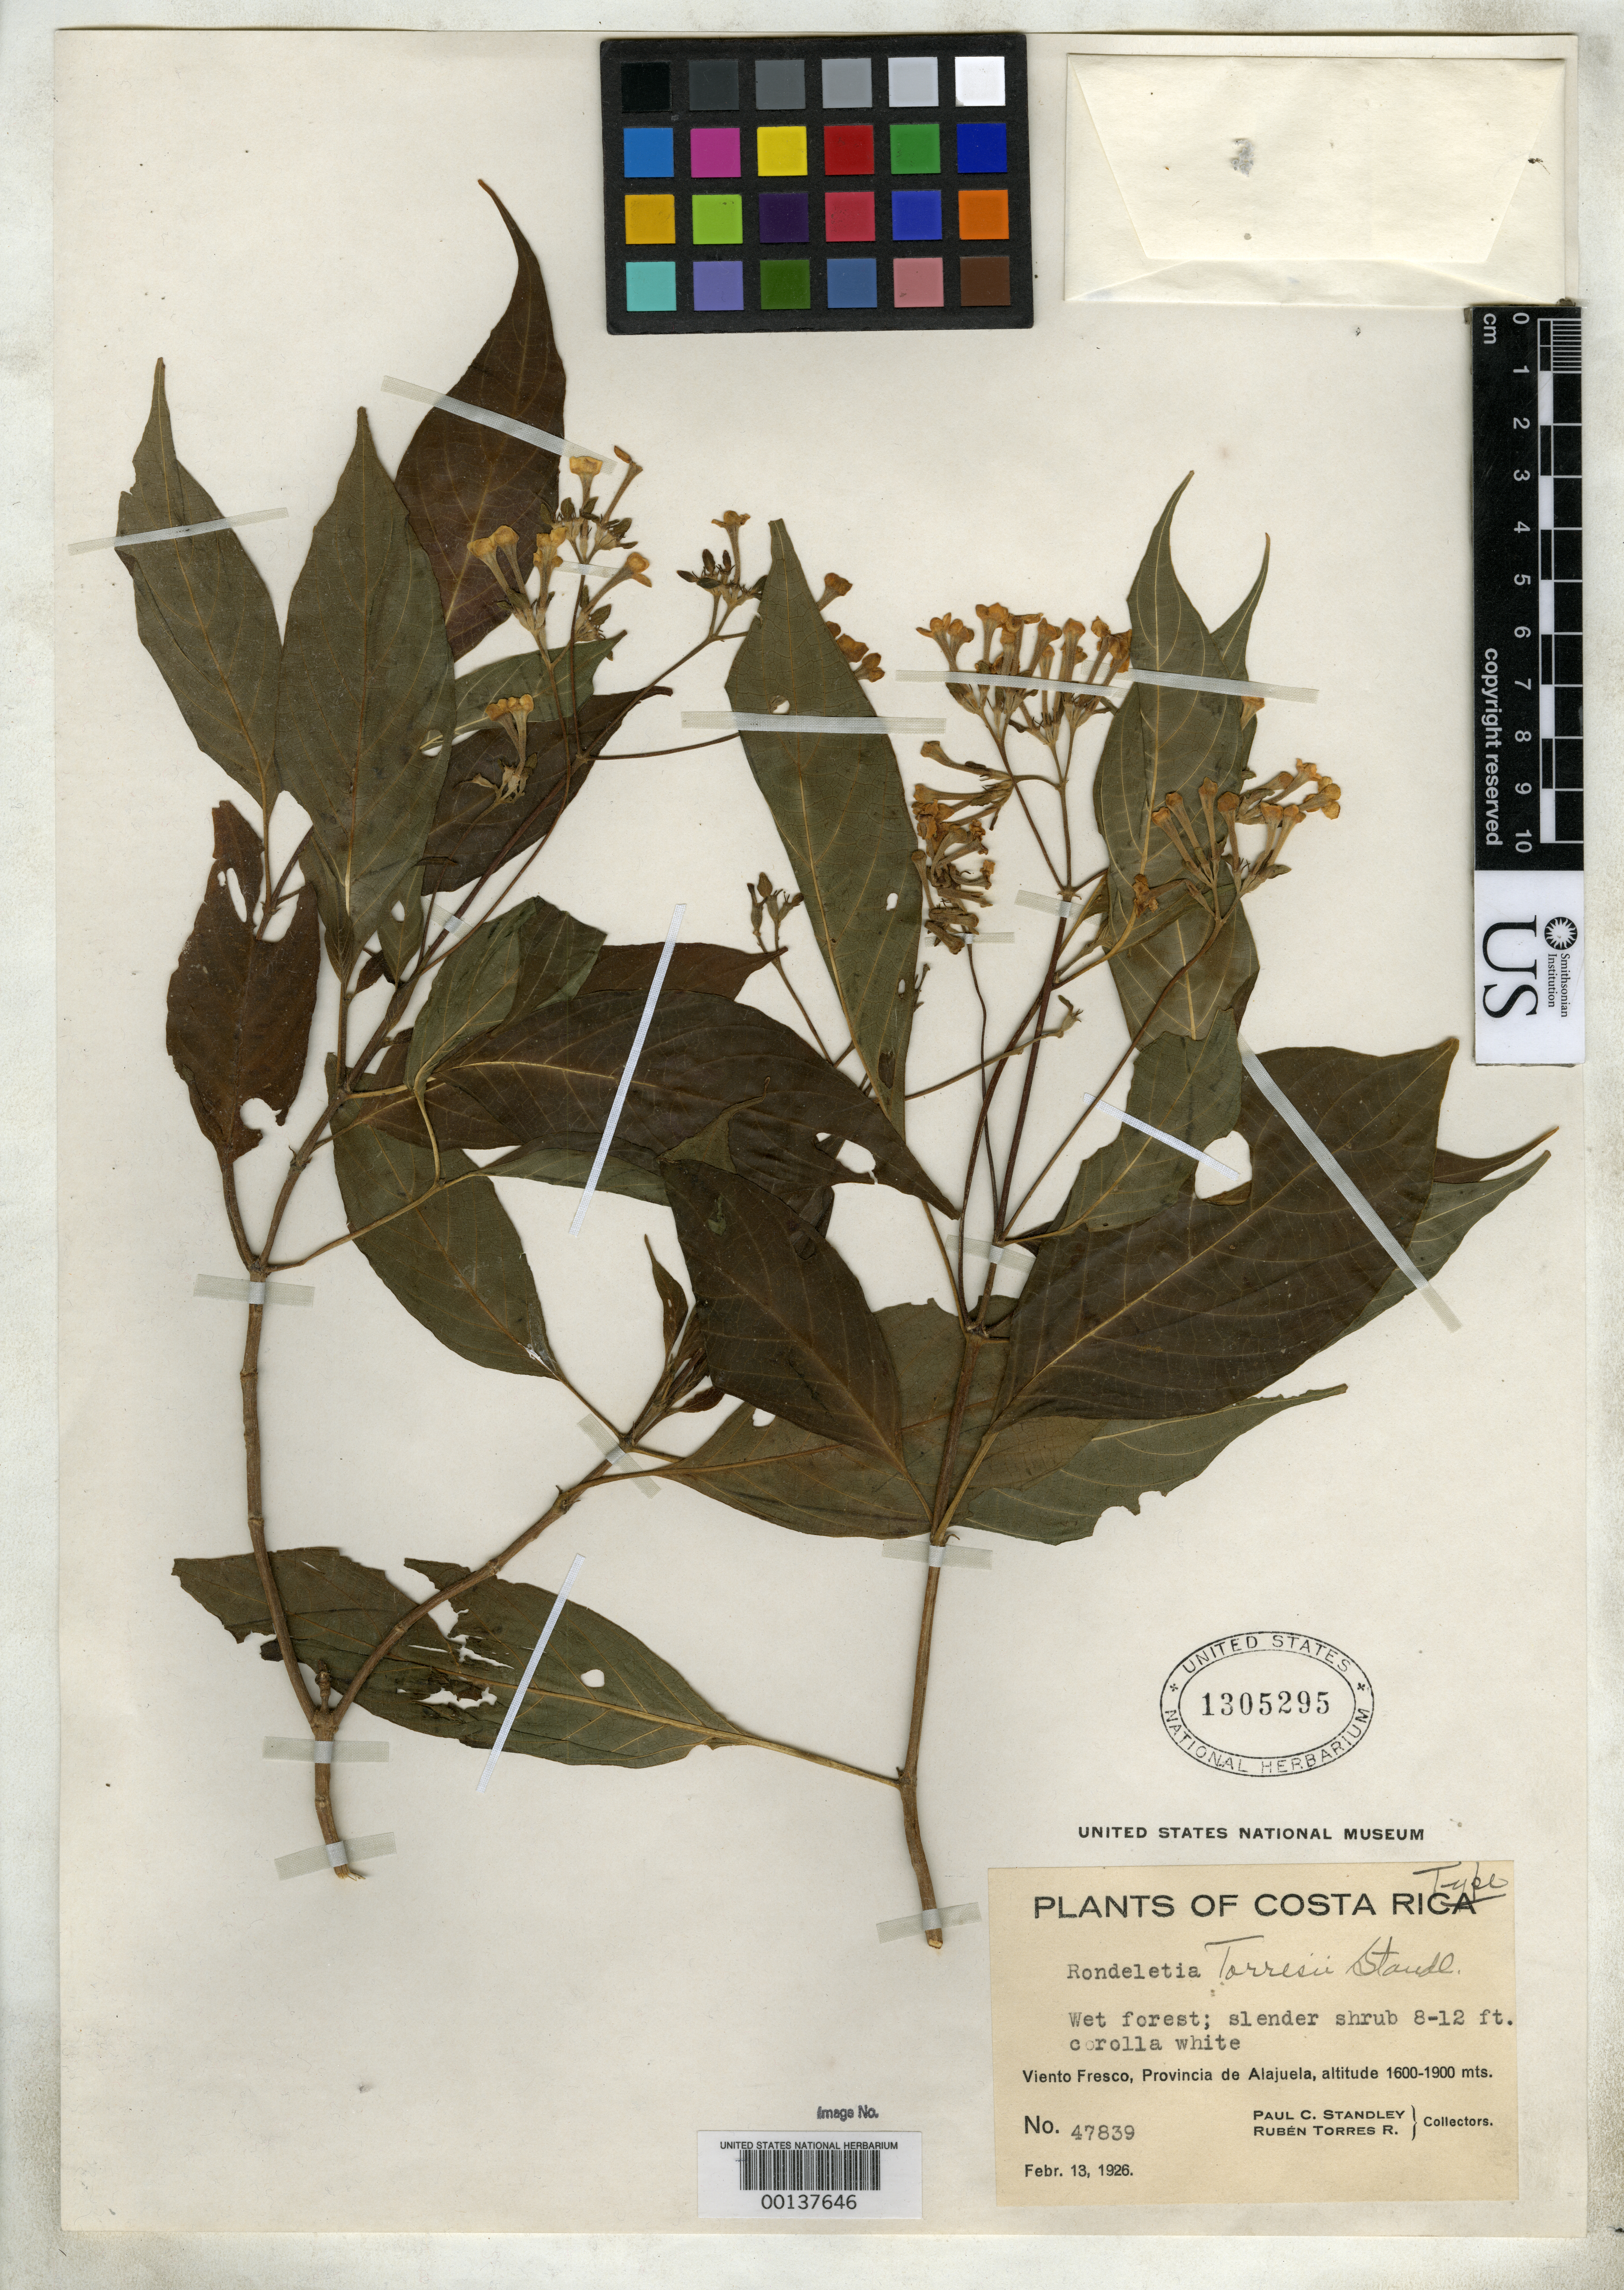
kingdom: Plantae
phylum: Tracheophyta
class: Magnoliopsida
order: Gentianales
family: Rubiaceae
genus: Rondeletia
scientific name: Rondeletia torresii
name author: Standl.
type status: Holotype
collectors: P. C. Standley & R. Torres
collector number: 47839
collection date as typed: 13 Feb 1926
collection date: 1926-02-13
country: Costa Rica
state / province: Alajuela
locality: Viento Fresco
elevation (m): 1600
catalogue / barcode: US 1305295